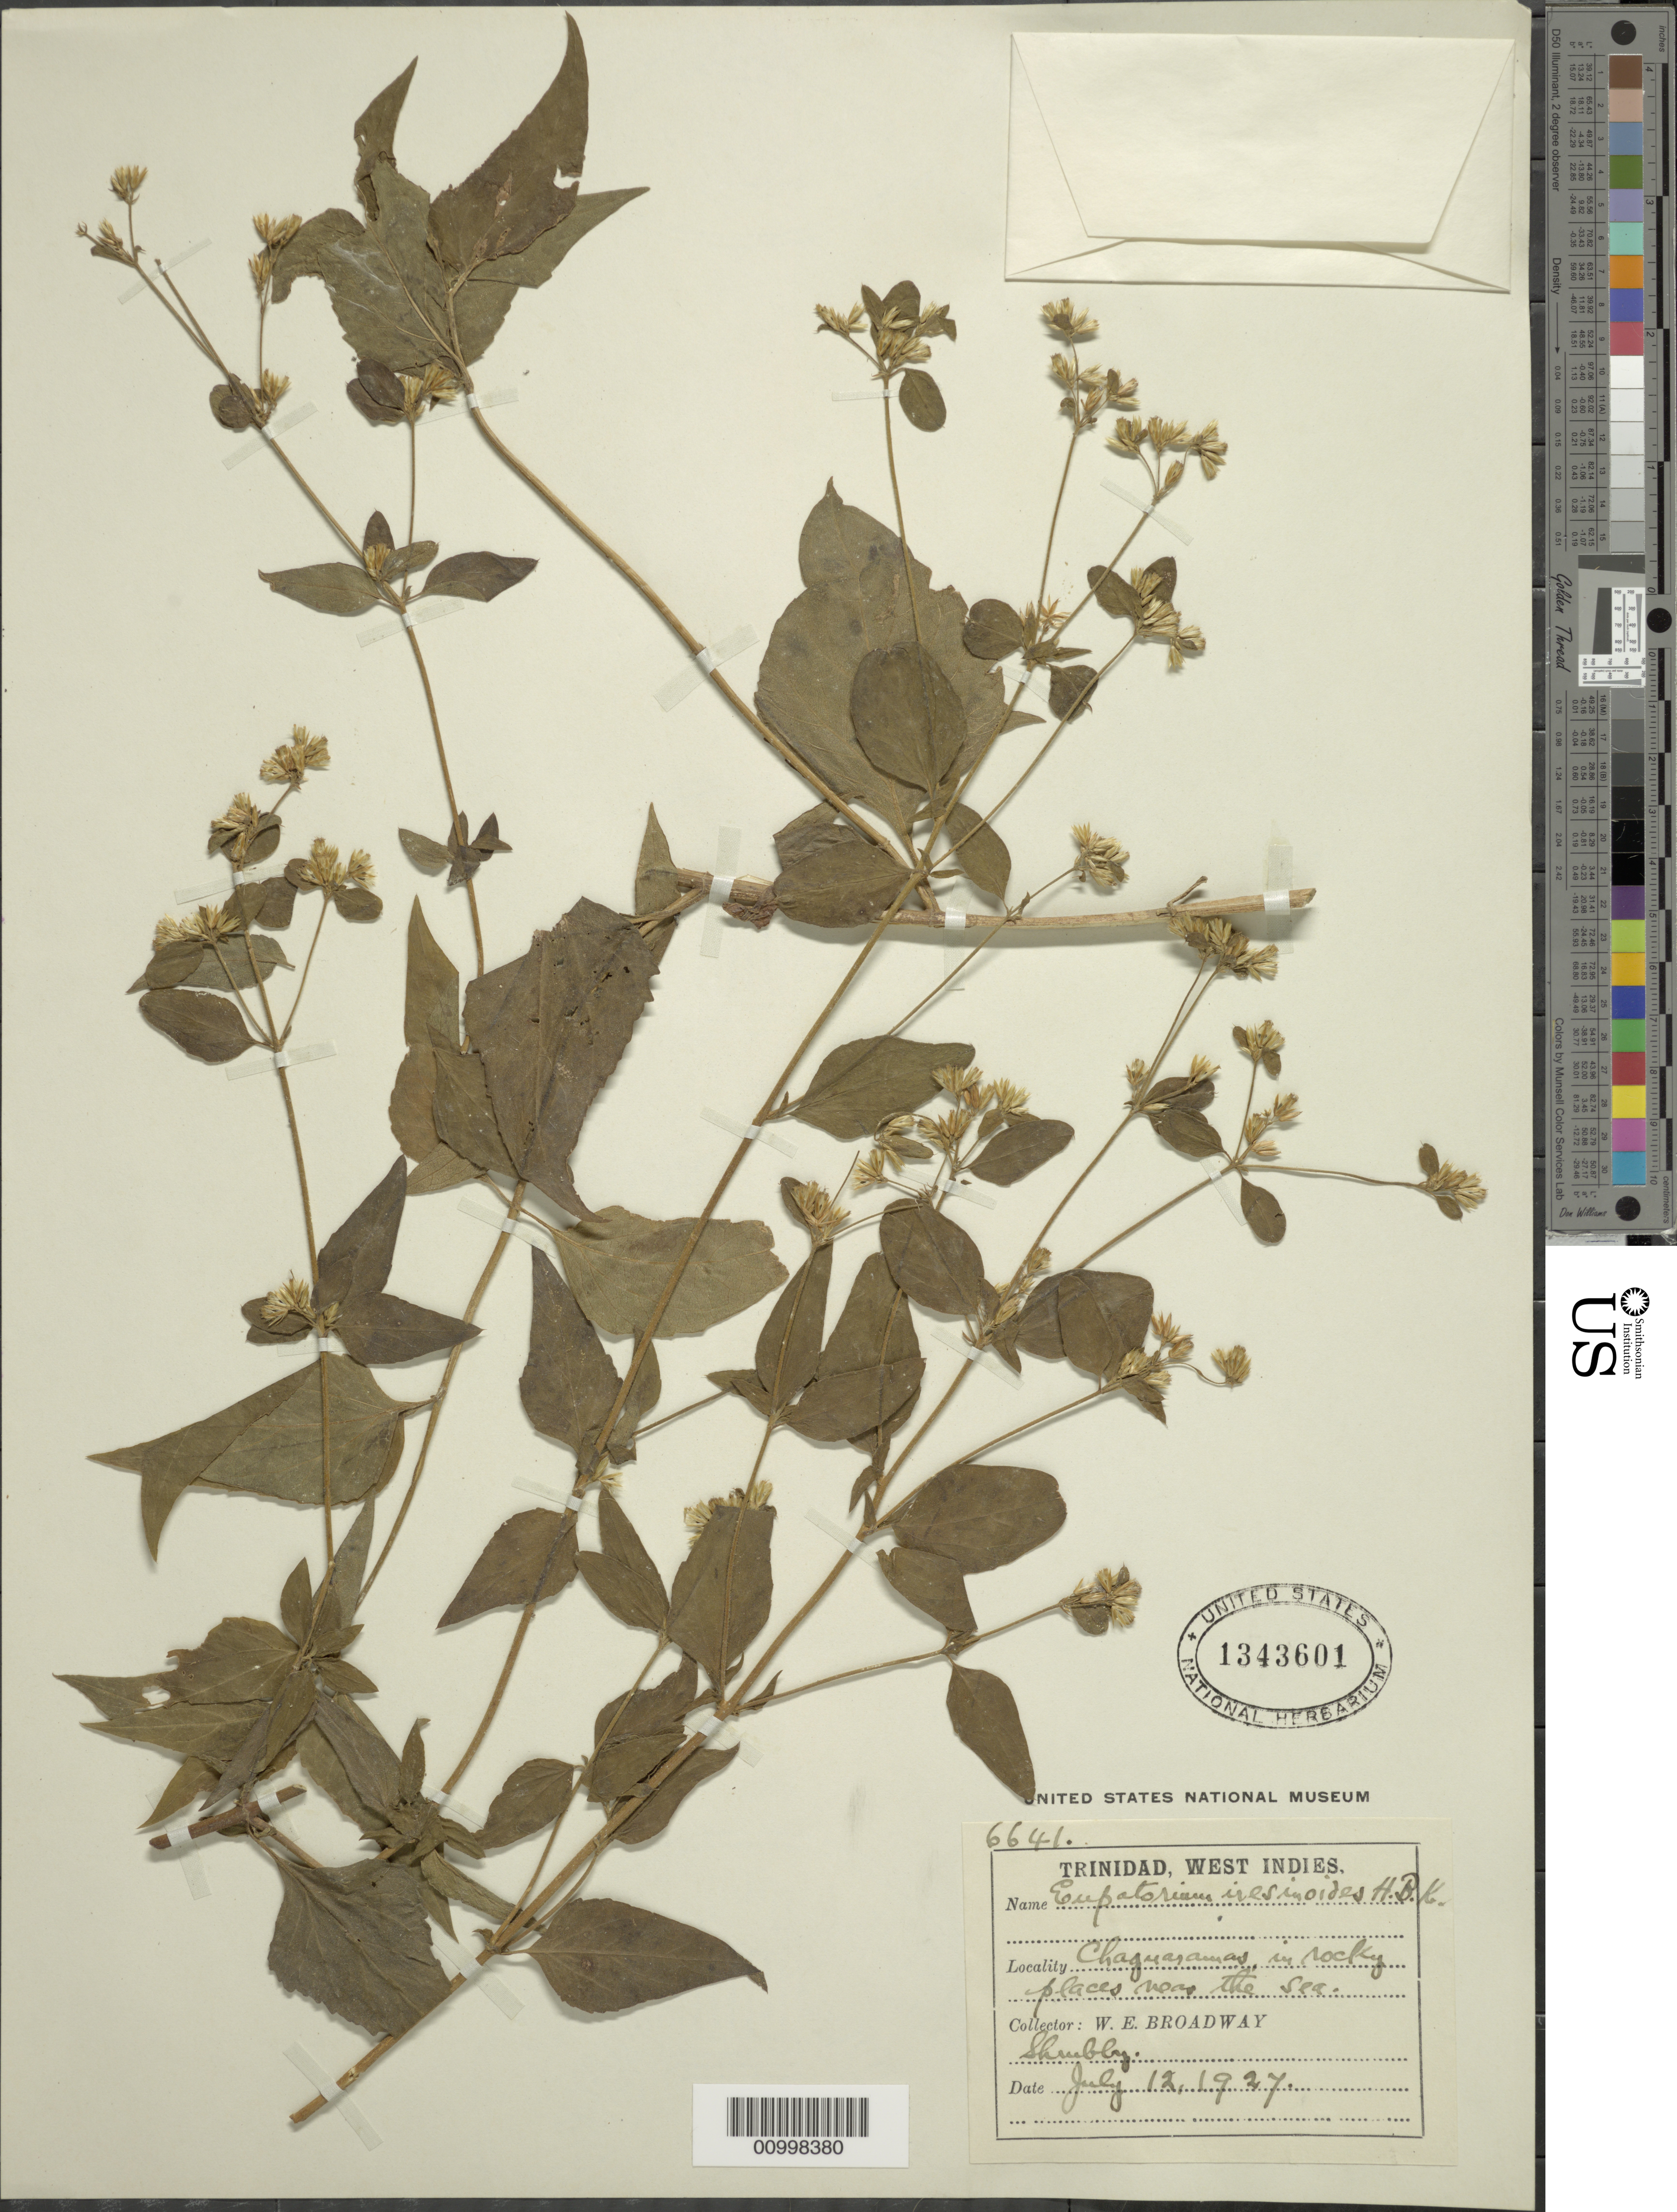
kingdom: Plantae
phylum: Tracheophyta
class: Magnoliopsida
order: Asterales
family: Asteraceae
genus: Condylidium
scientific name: Condylidium iresinoides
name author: (Kunth) R.M. King & H. Rob.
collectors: W. E. Broadway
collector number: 6641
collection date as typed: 12 Jul 1924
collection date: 1924-07-12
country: Trinidad and Tobago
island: Trinidad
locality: Chaquaramas in rocky places near the sea.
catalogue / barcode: US 1343601